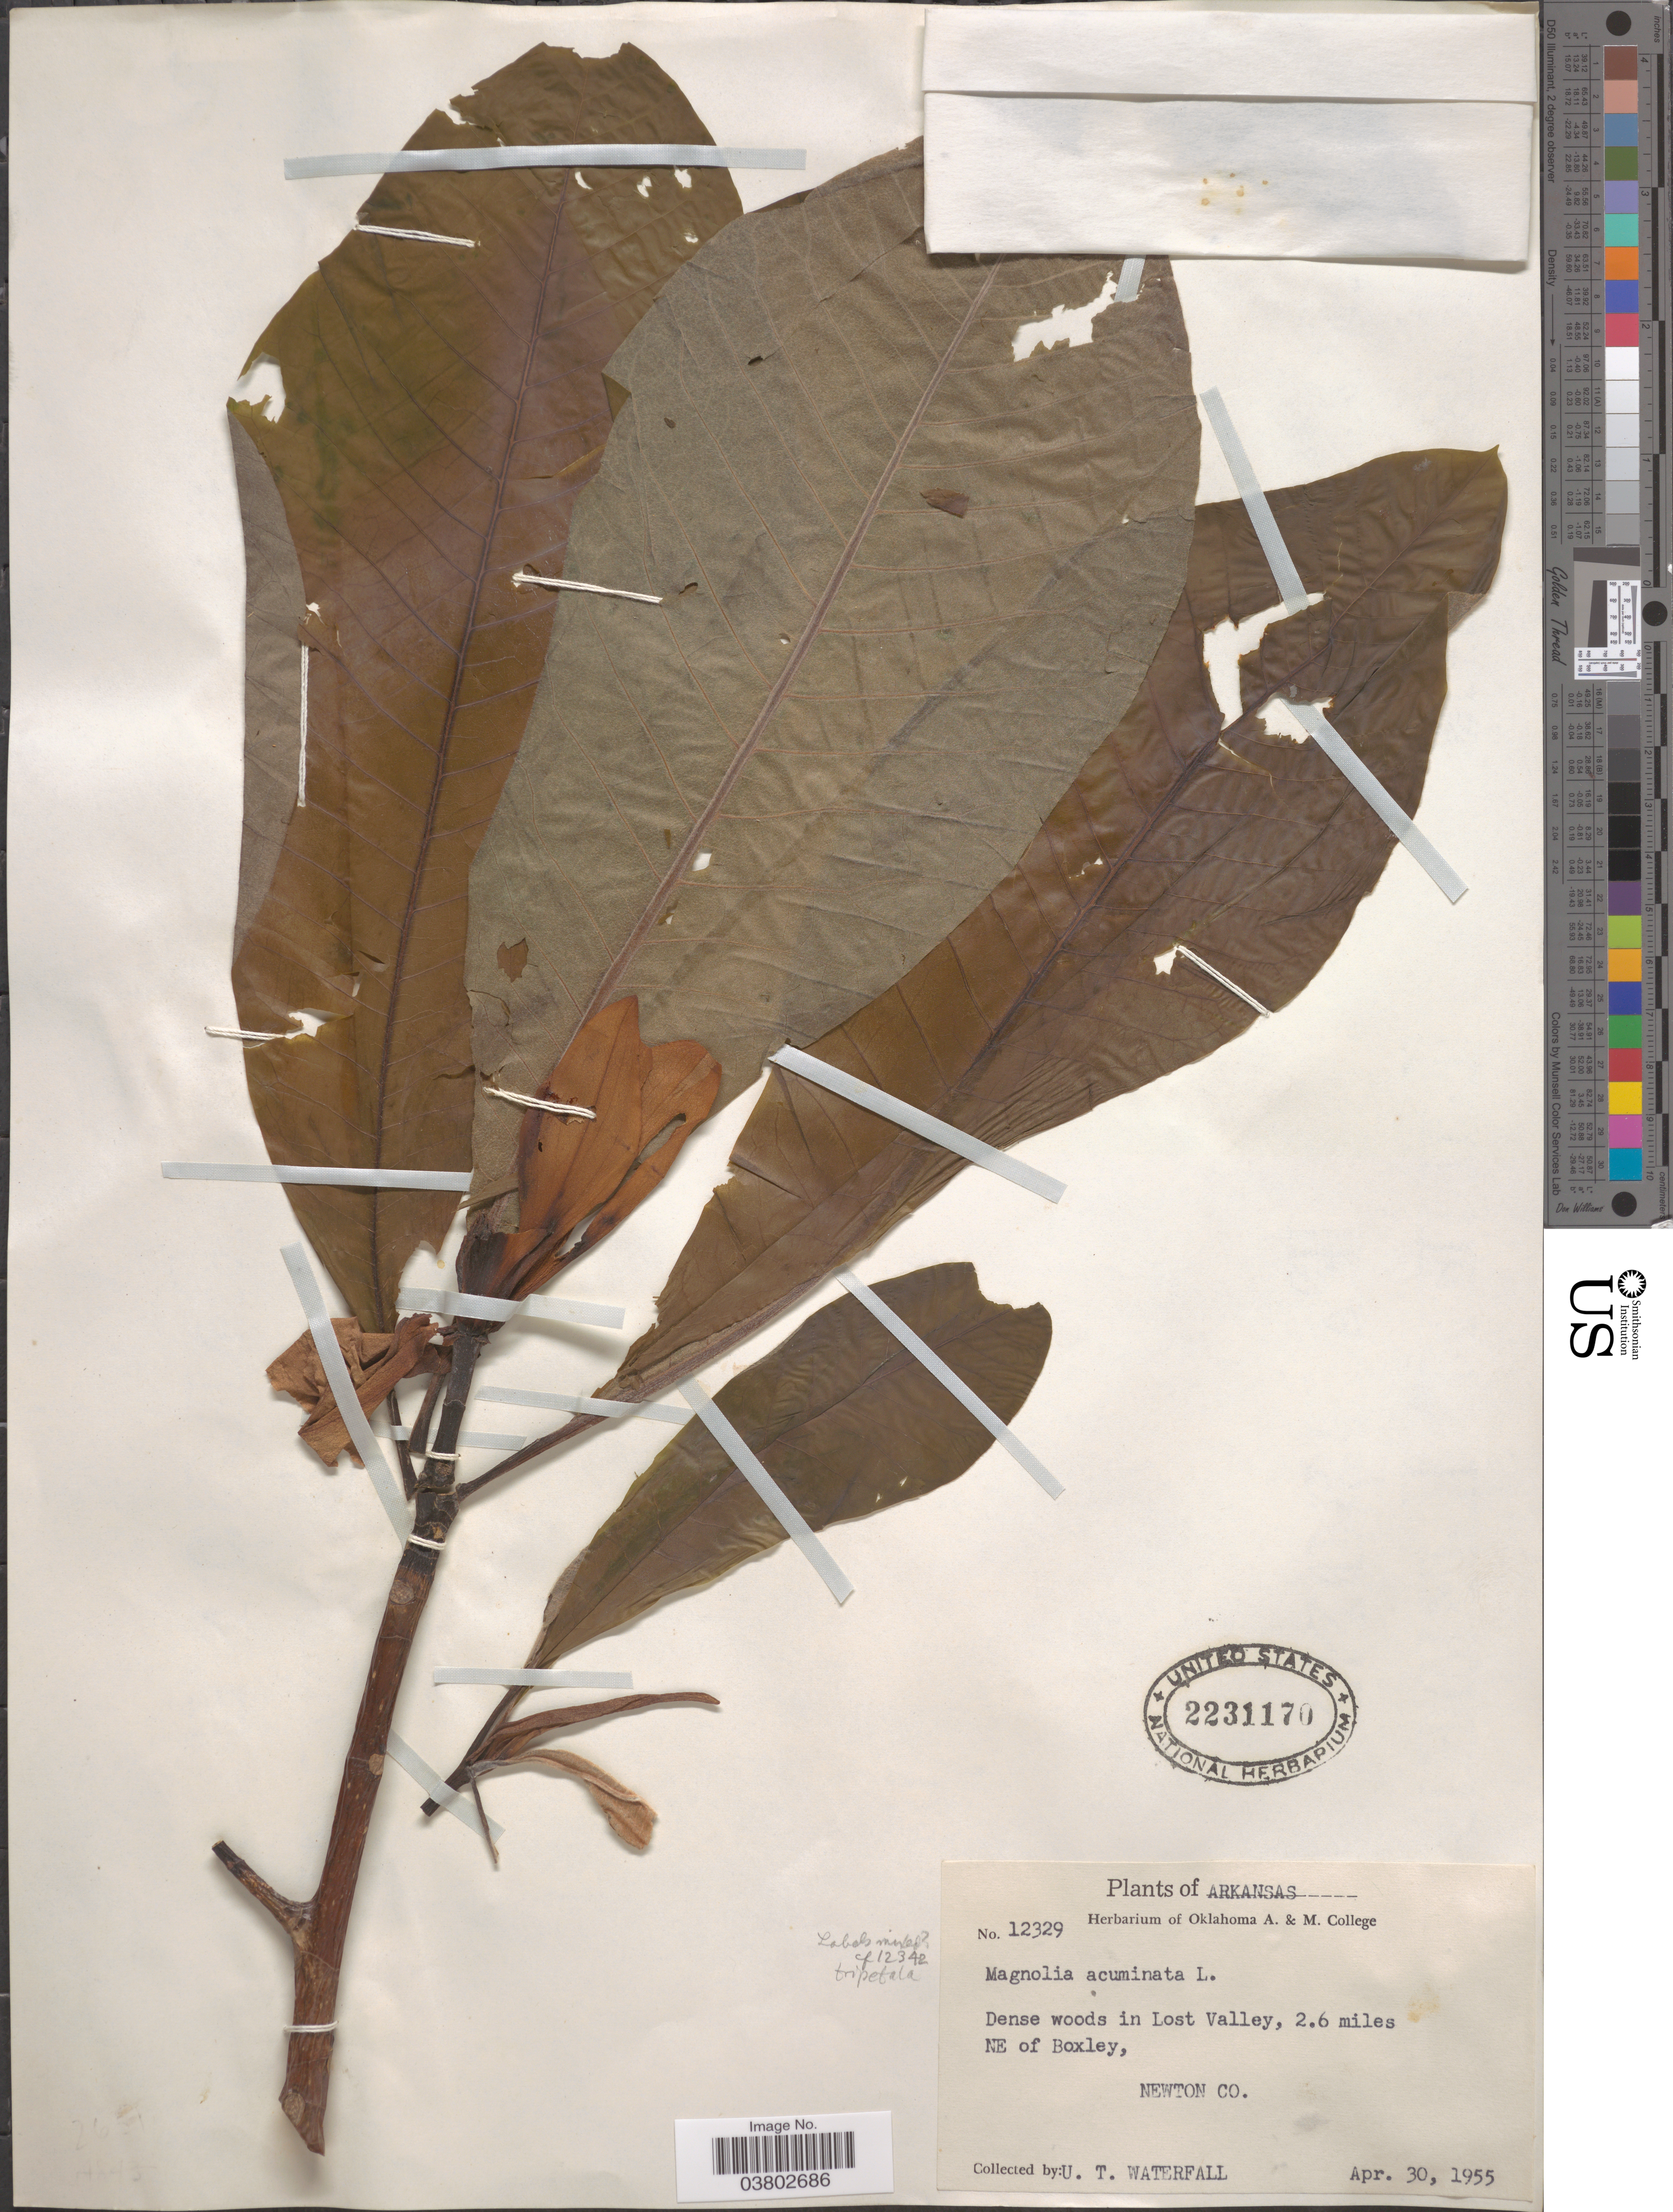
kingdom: Plantae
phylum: Tracheophyta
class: Magnoliopsida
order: Magnoliales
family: Magnoliaceae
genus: Magnolia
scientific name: Magnolia tripetala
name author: L.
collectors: U. T. Waterfall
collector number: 12329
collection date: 1955-04-30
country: United States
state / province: Arkansas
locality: In Lost Valley, 2.6 miles NE of Boxley, Newton Co.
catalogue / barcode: US 2231170